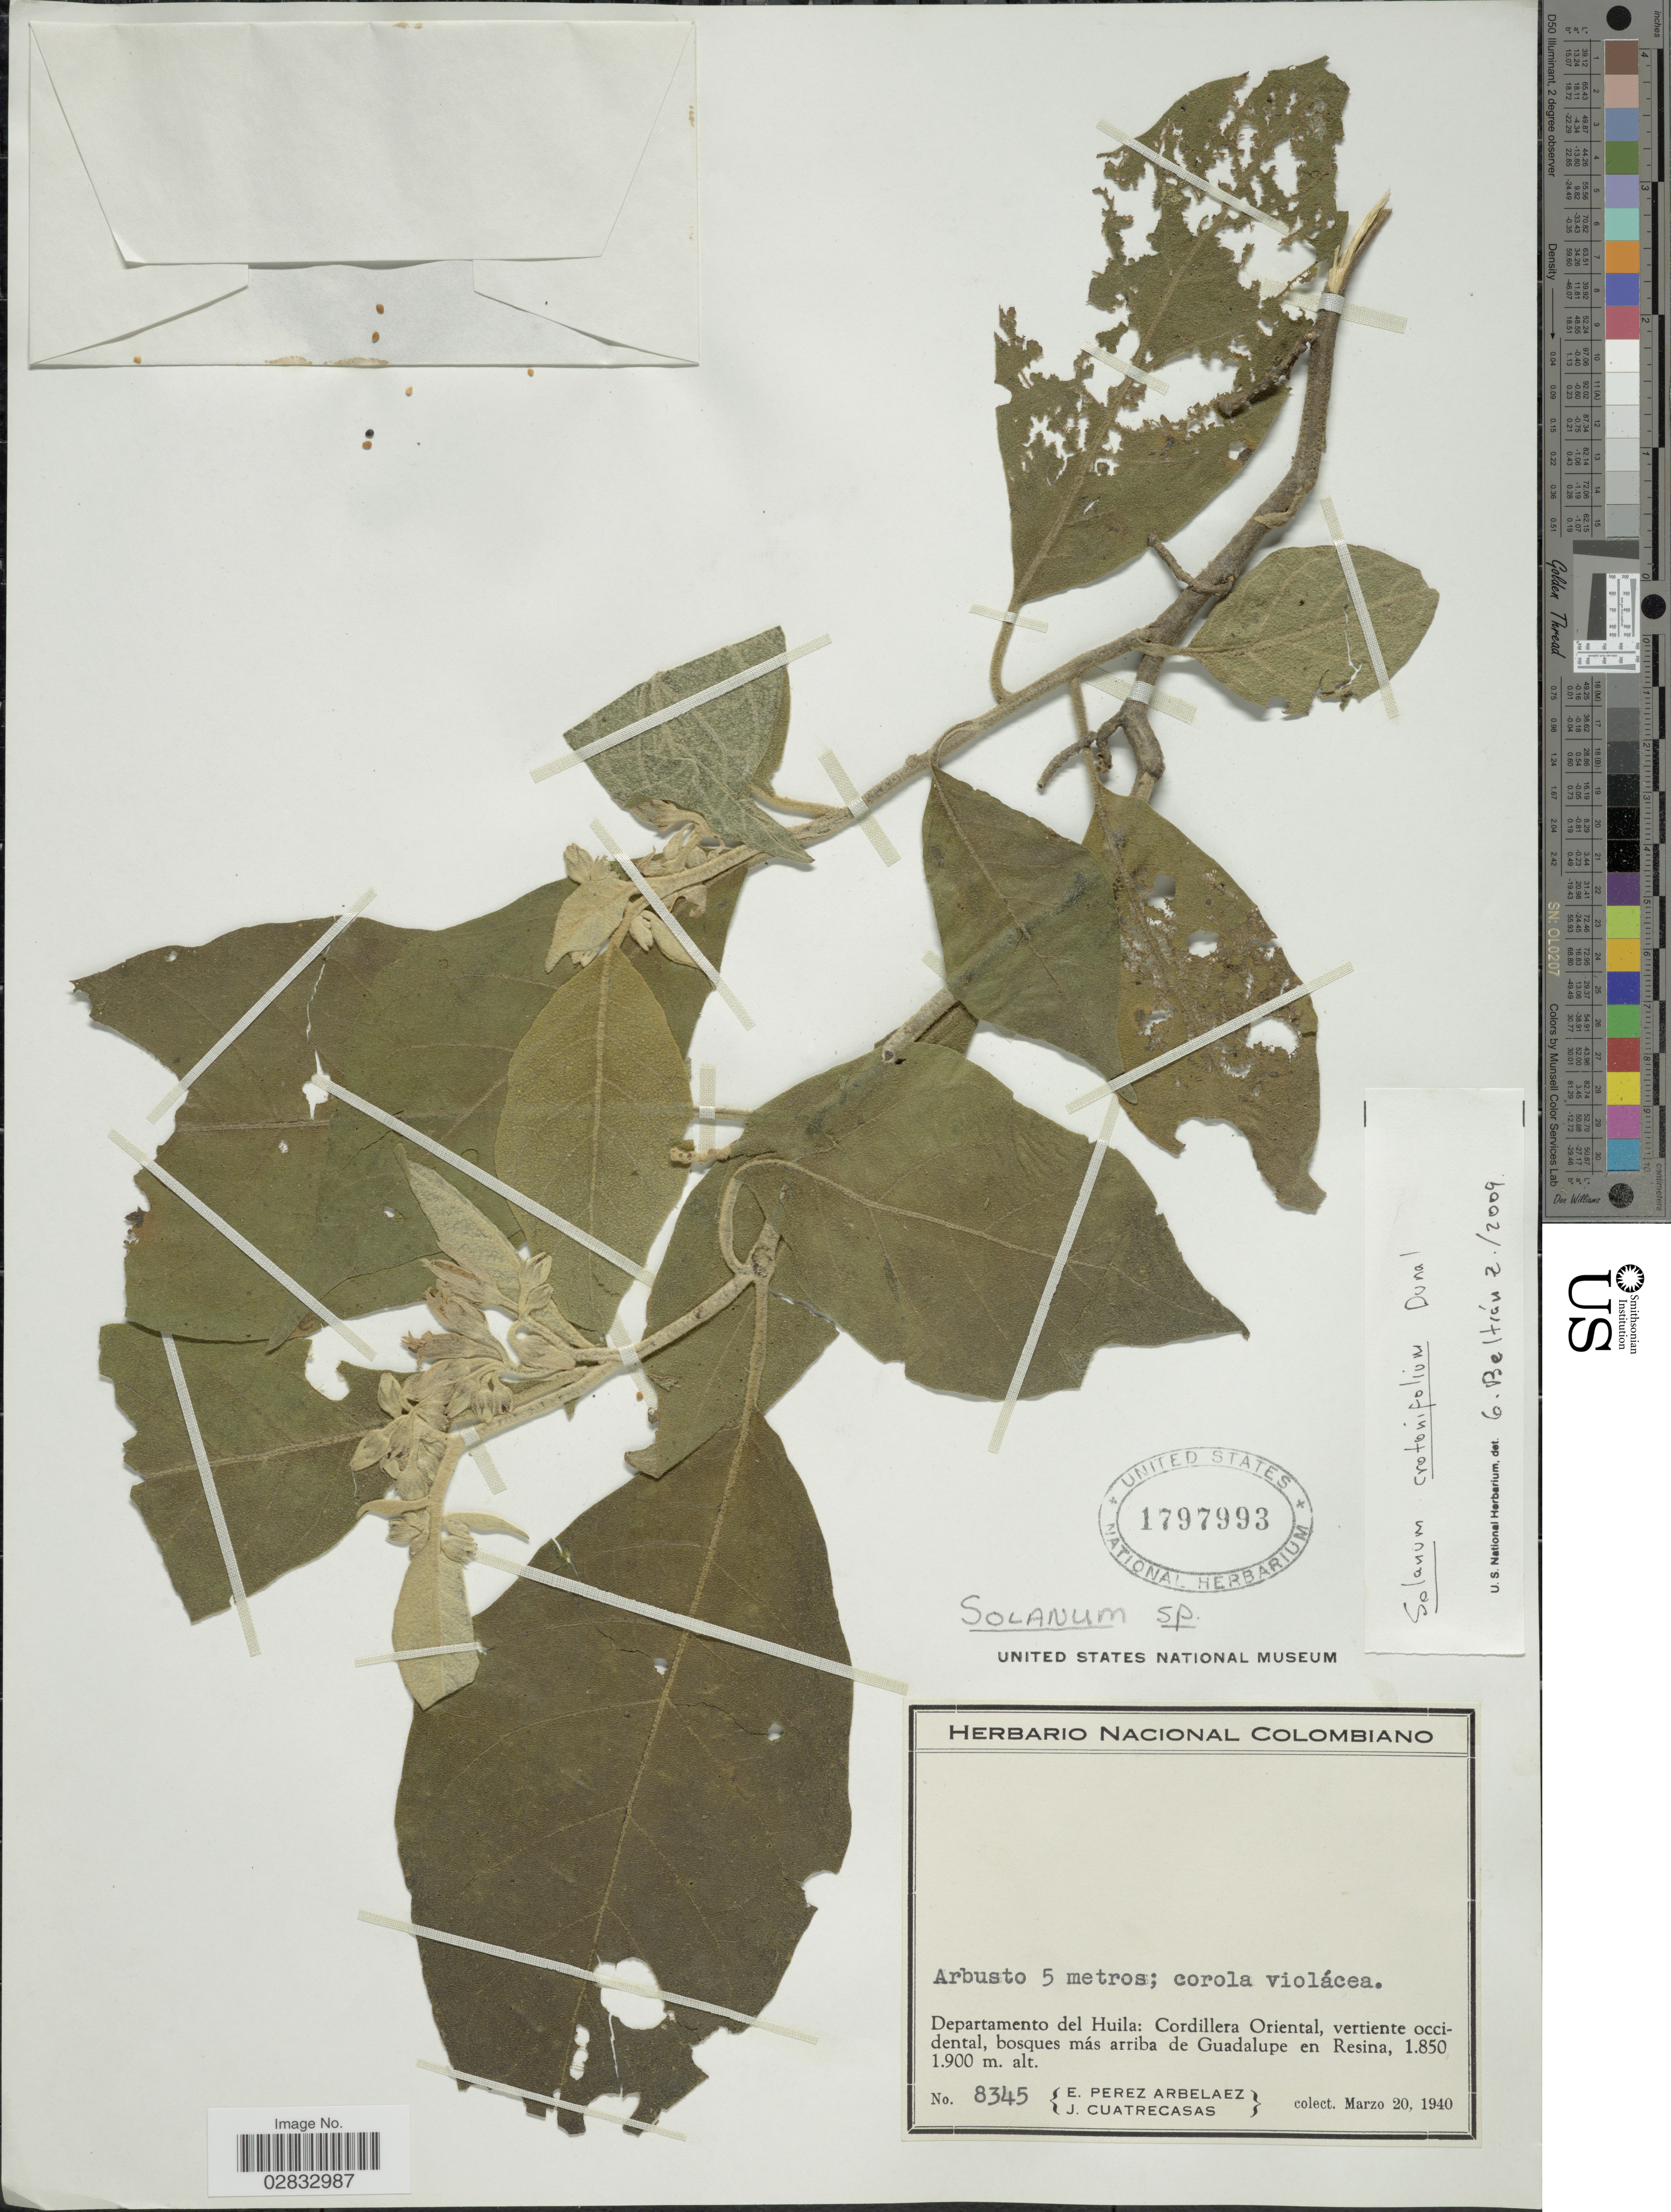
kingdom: Plantae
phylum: Tracheophyta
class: Magnoliopsida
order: Solanales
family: Solanaceae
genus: Solanum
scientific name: Solanum crotonifolium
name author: Dunal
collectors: E. Pérez Arbeláez & J. Cuatrecasas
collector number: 8345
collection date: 1940-03-20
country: Colombia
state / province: Huila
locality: Departamento del Huila: Cordillera Oriental, vertiente occidental, bosques más arriba de Guadalupe en Resina.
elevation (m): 1850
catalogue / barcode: US 1797993